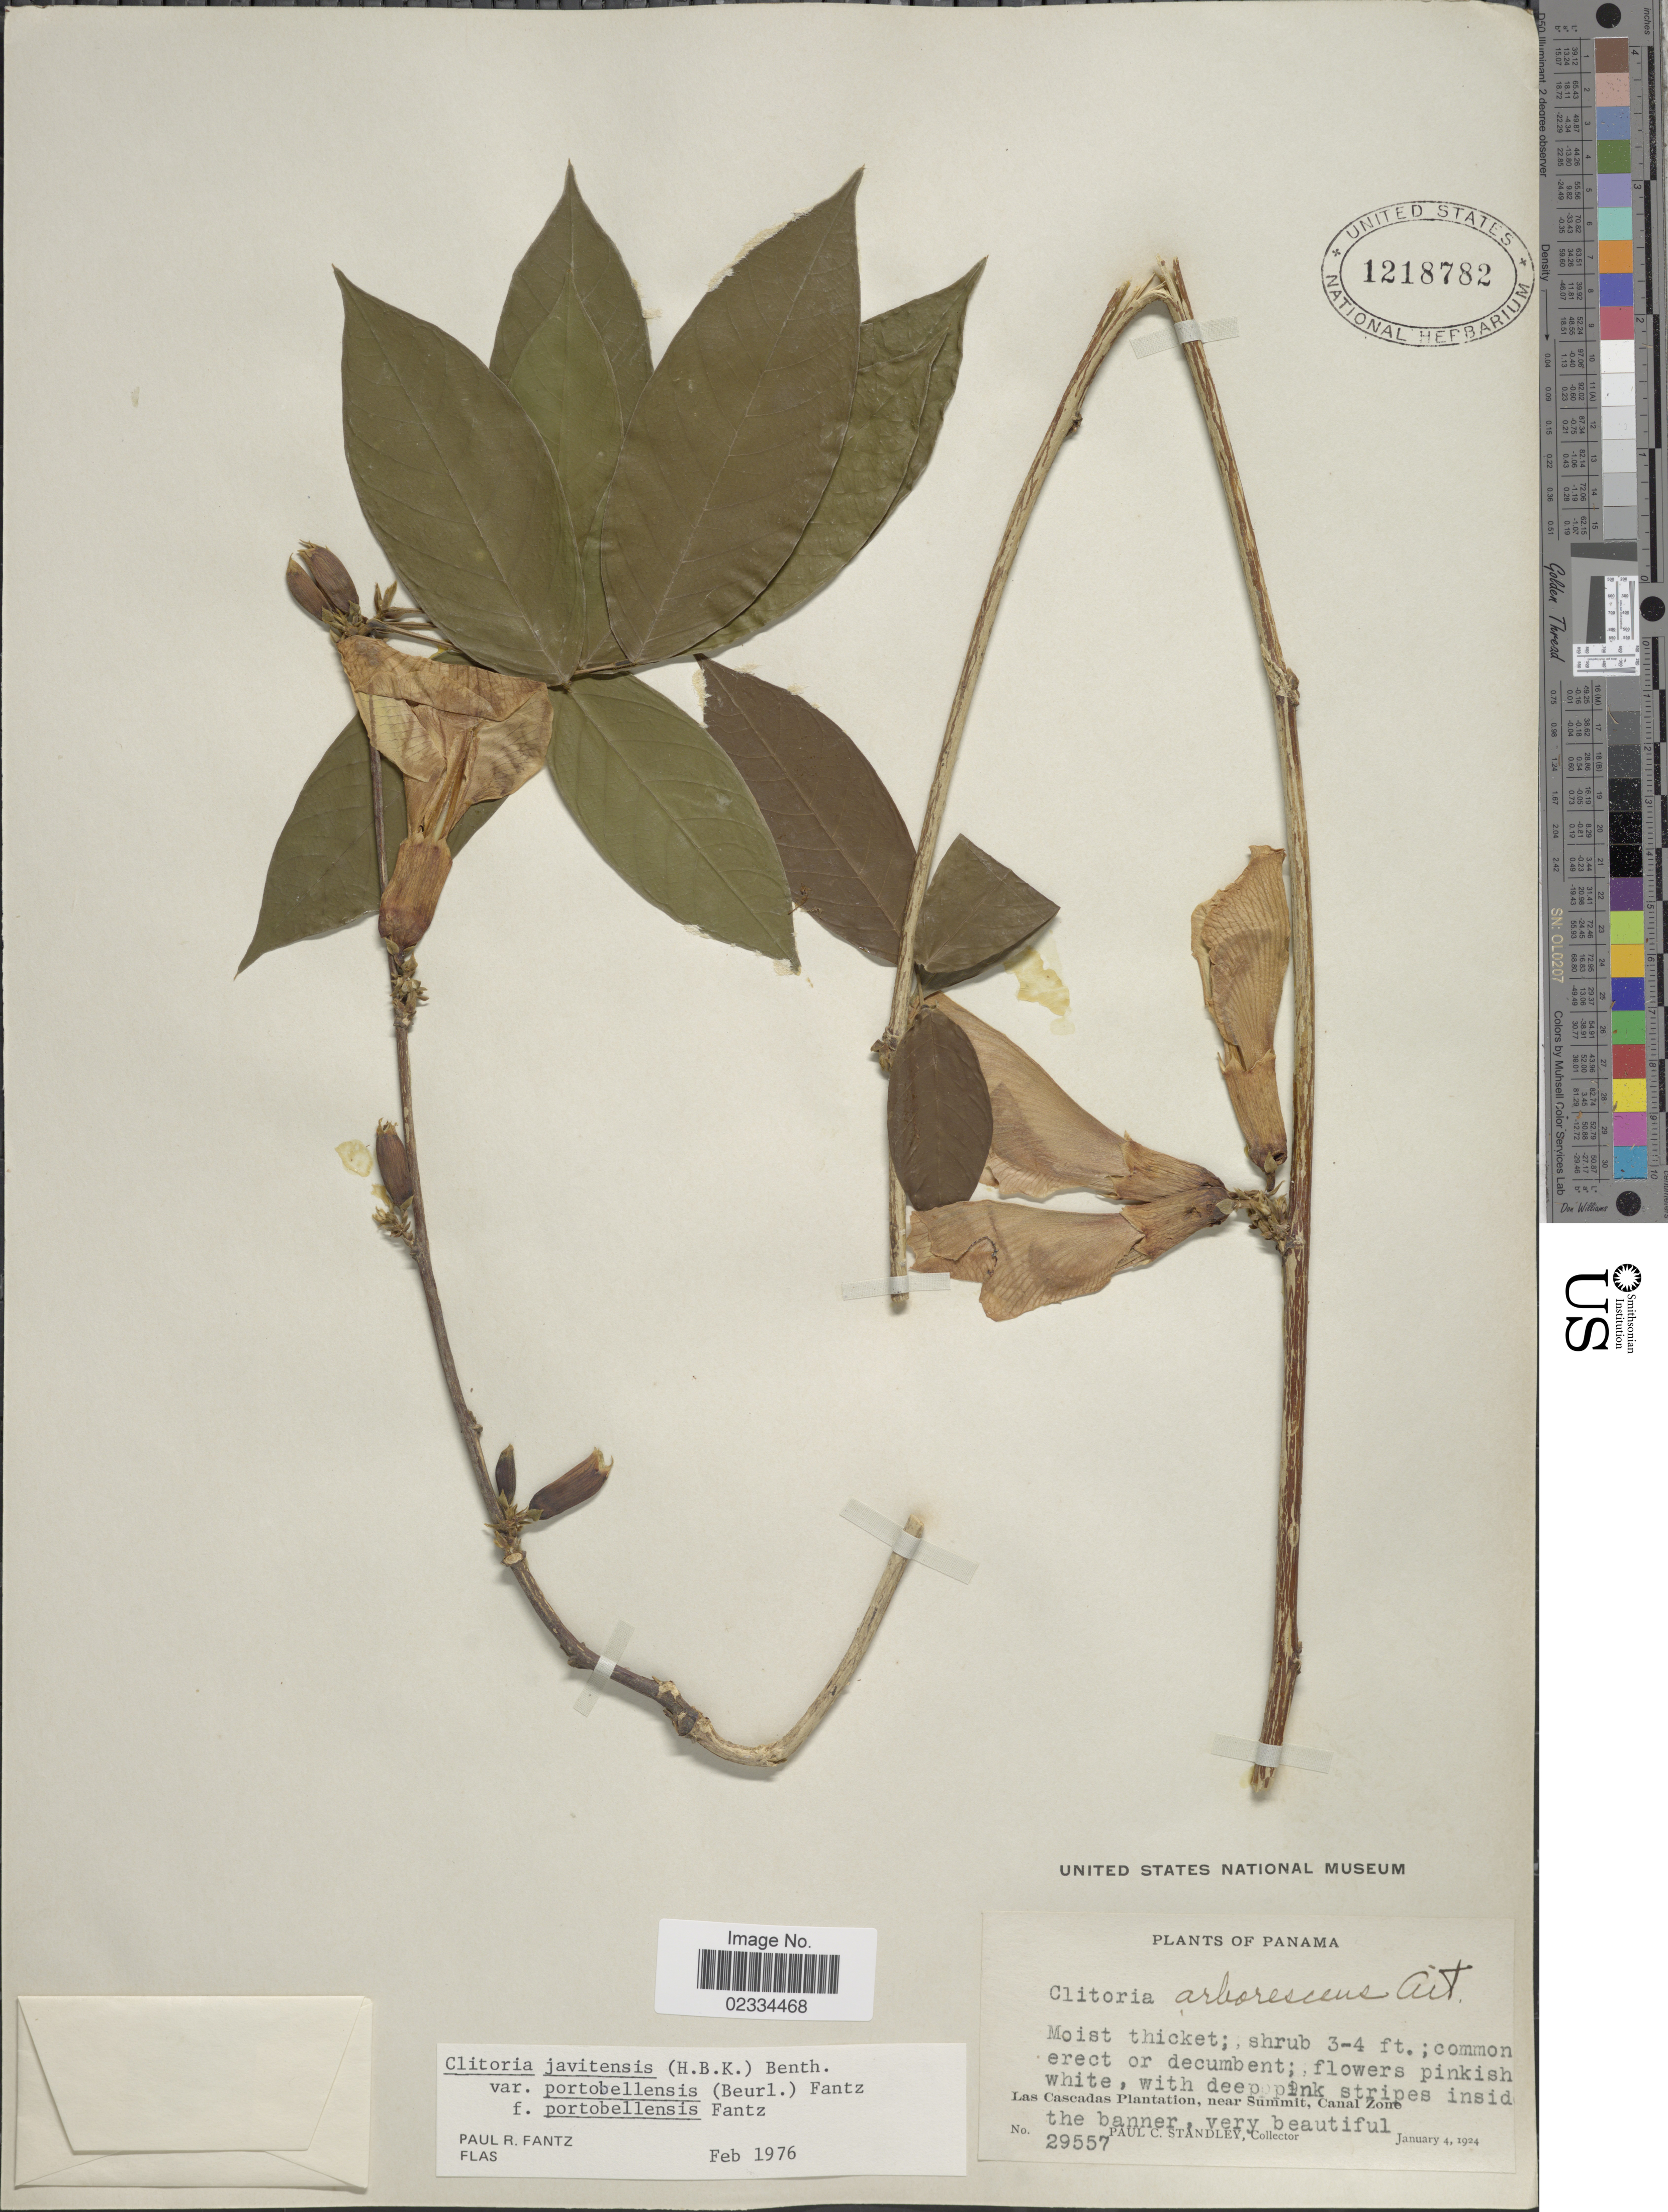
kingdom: Plantae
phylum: Tracheophyta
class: Magnoliopsida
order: Fabales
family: Fabaceae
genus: Clitoria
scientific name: Clitoria javitensis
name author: (Kunth) Benth.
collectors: P. C. Standley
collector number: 29557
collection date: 1924-01-04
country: Panama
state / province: Colón / Panamá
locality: Las Cascadas Plantation, near Summit, Canal Zone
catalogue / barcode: US 1218782